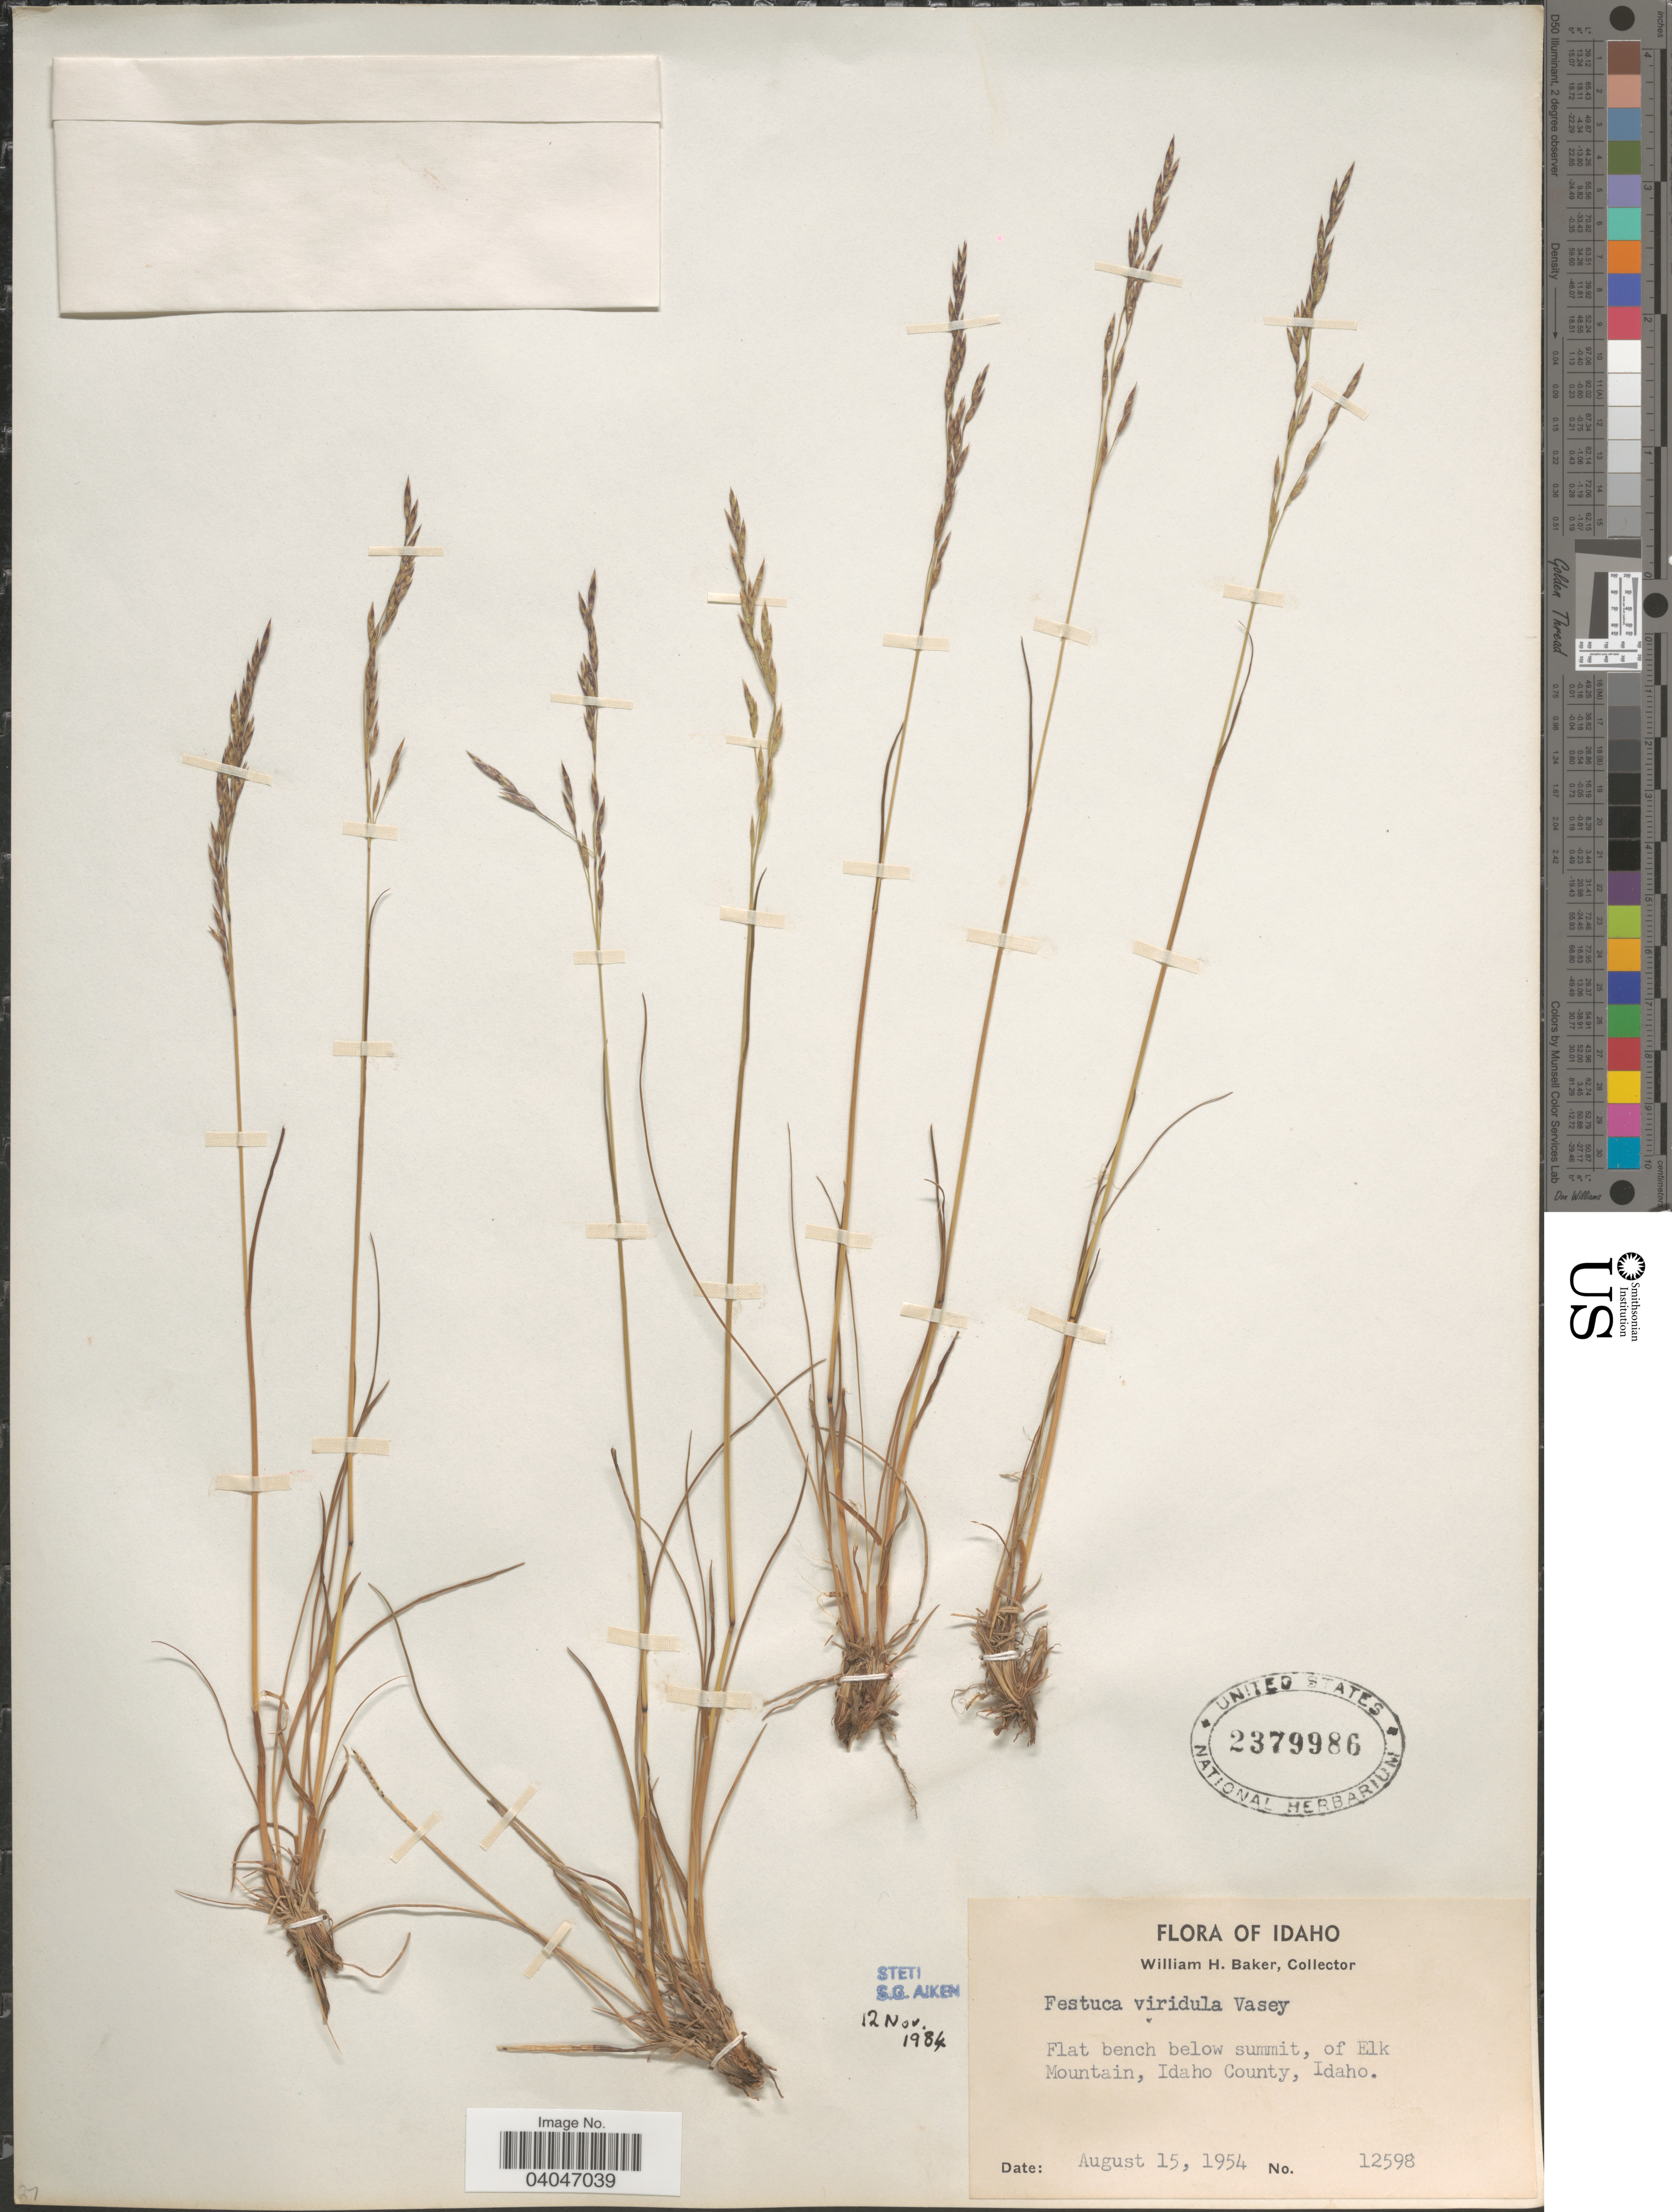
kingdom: Plantae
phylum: Tracheophyta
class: Liliopsida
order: Poales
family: Poaceae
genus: Festuca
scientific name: Festuca viridula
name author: Vasey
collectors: W. H. Baker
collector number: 12598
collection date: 1954-08-15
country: United States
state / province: Idaho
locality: Flat bench below summit, of Elk Mountain, Idaho County.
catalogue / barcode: US 2379986